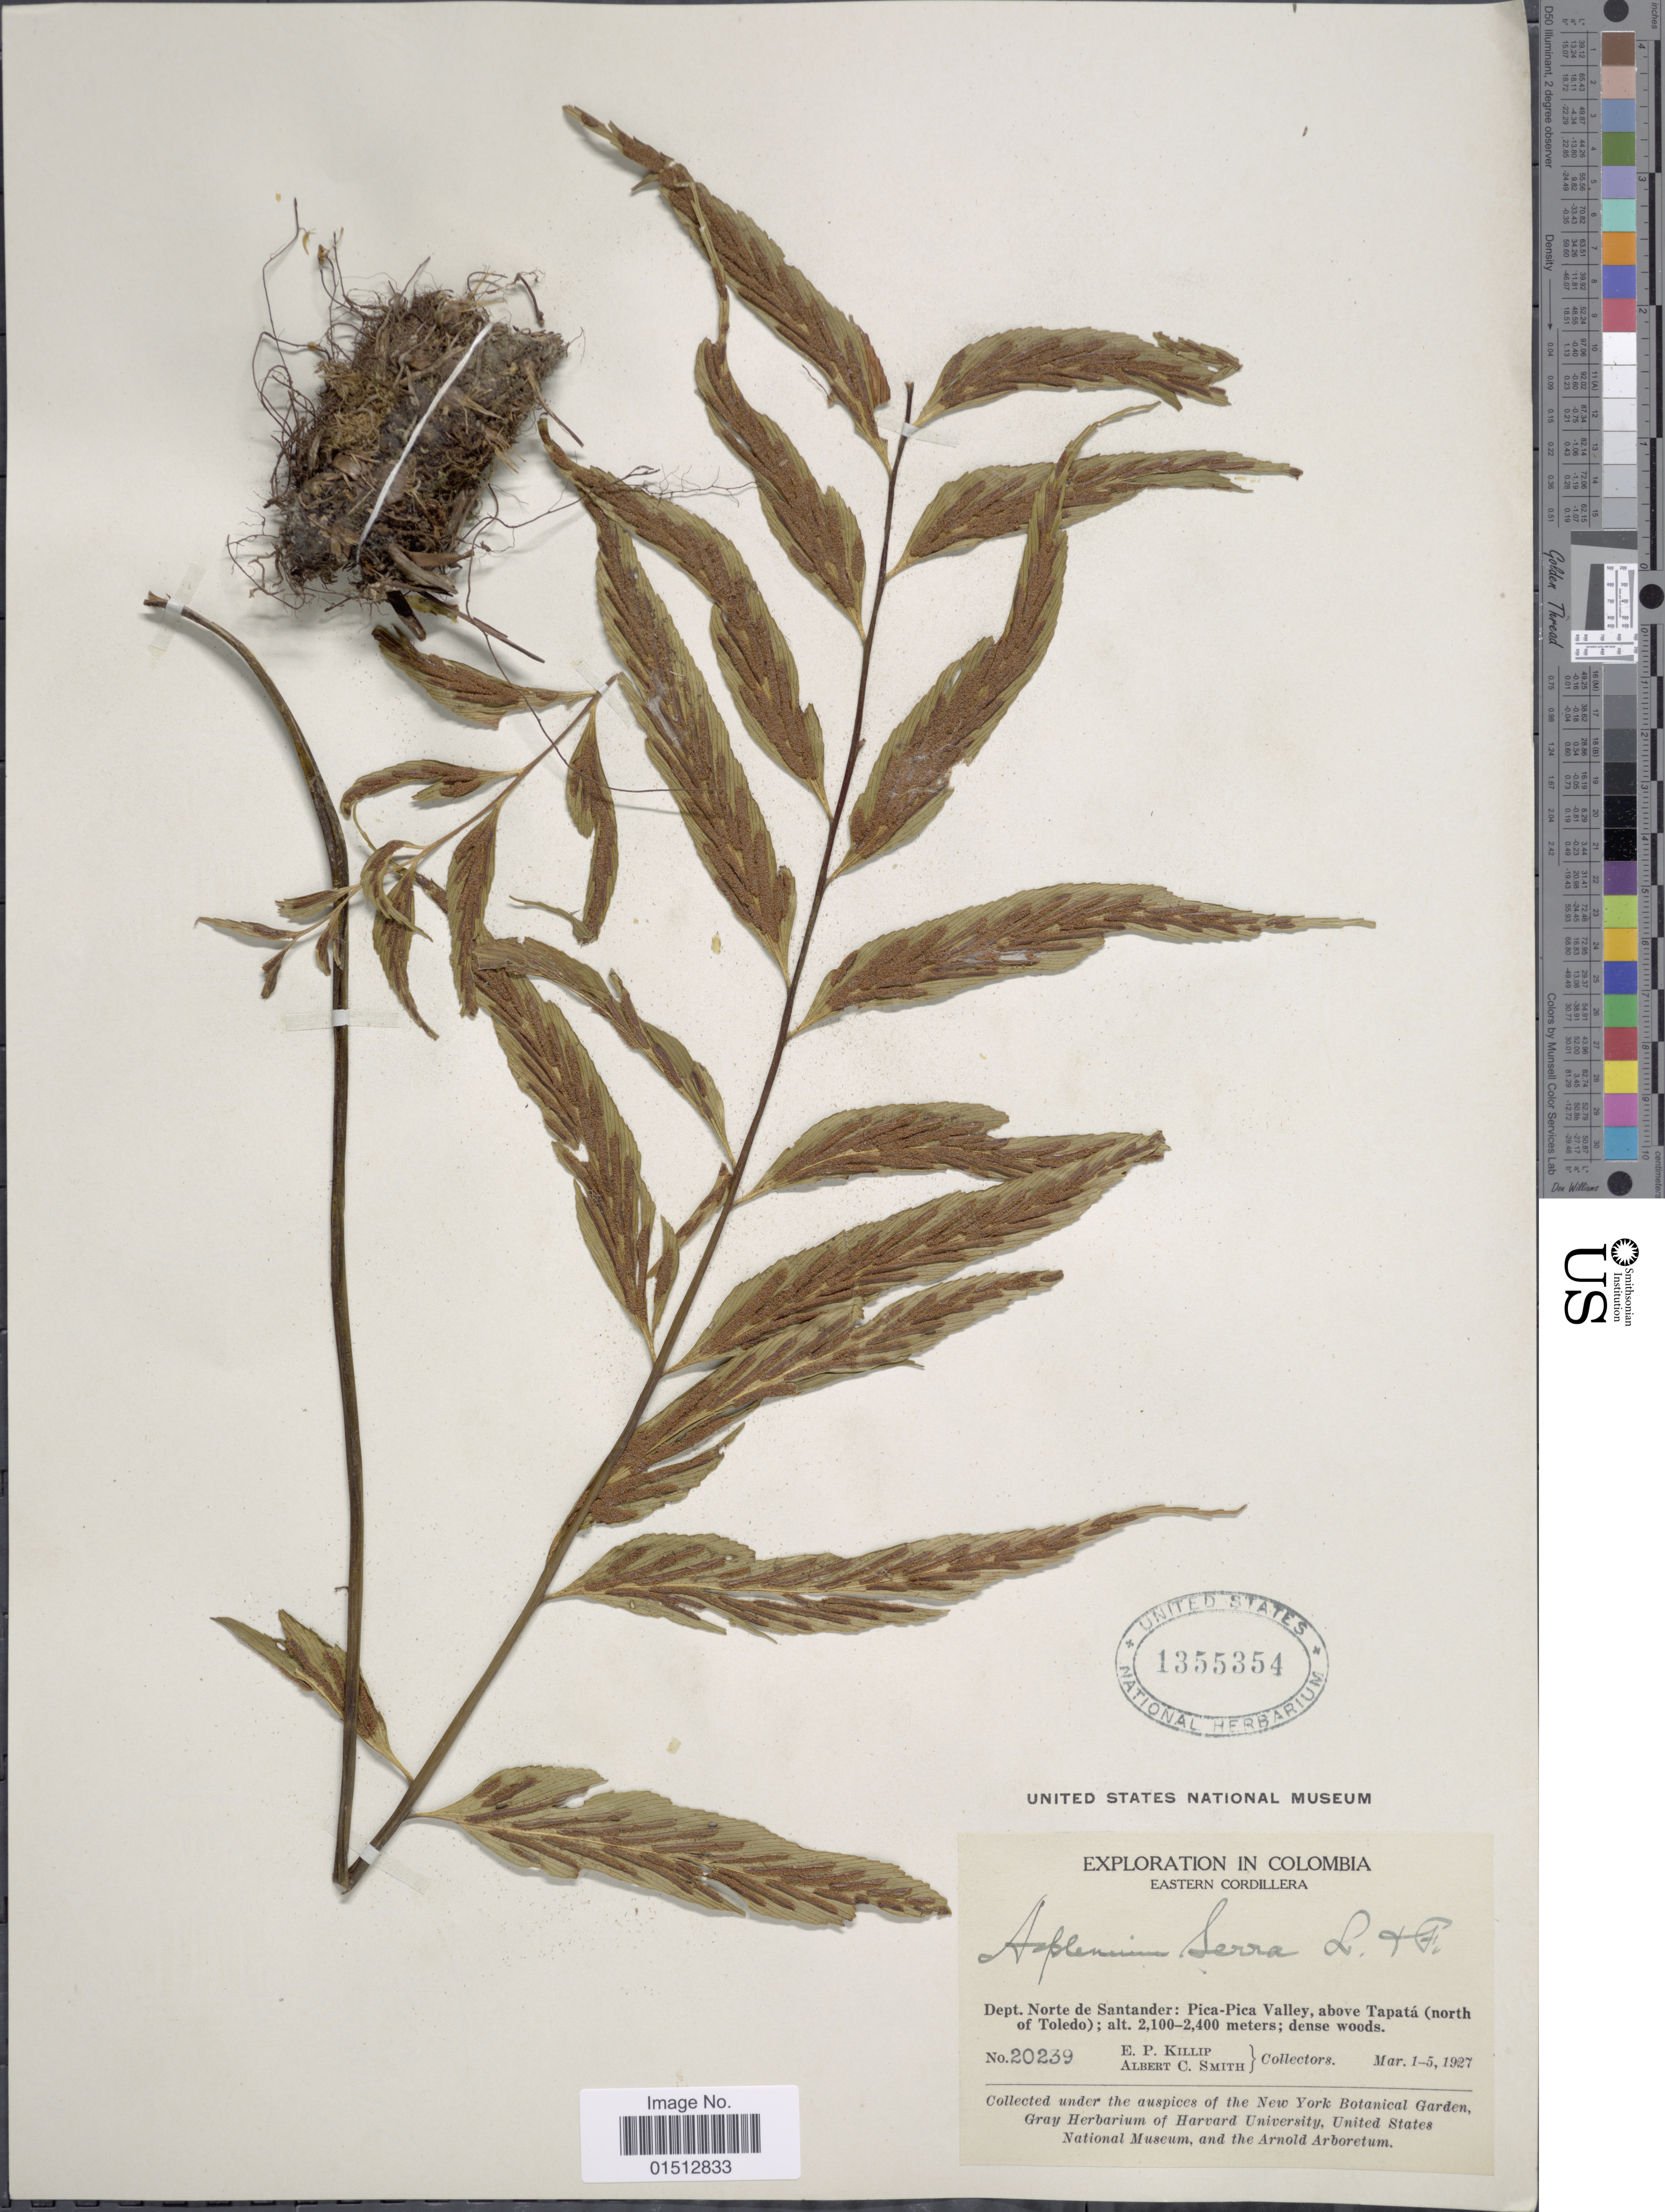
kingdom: Plantae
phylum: Tracheophyta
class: Polypodiopsida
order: Polypodiales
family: Aspleniaceae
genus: Asplenium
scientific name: Asplenium serra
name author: Langsd. & Fisch.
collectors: E. P. Killip & A. C. Smith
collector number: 20239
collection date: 1927-03-01/1927-03-05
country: Colombia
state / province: Norte de Santander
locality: Colombia, Eastern Cordillera, Dept. Norte de Santander: Pica-Pica Valley, above Tapata (north of Toledo).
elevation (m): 2100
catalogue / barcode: US 1355354